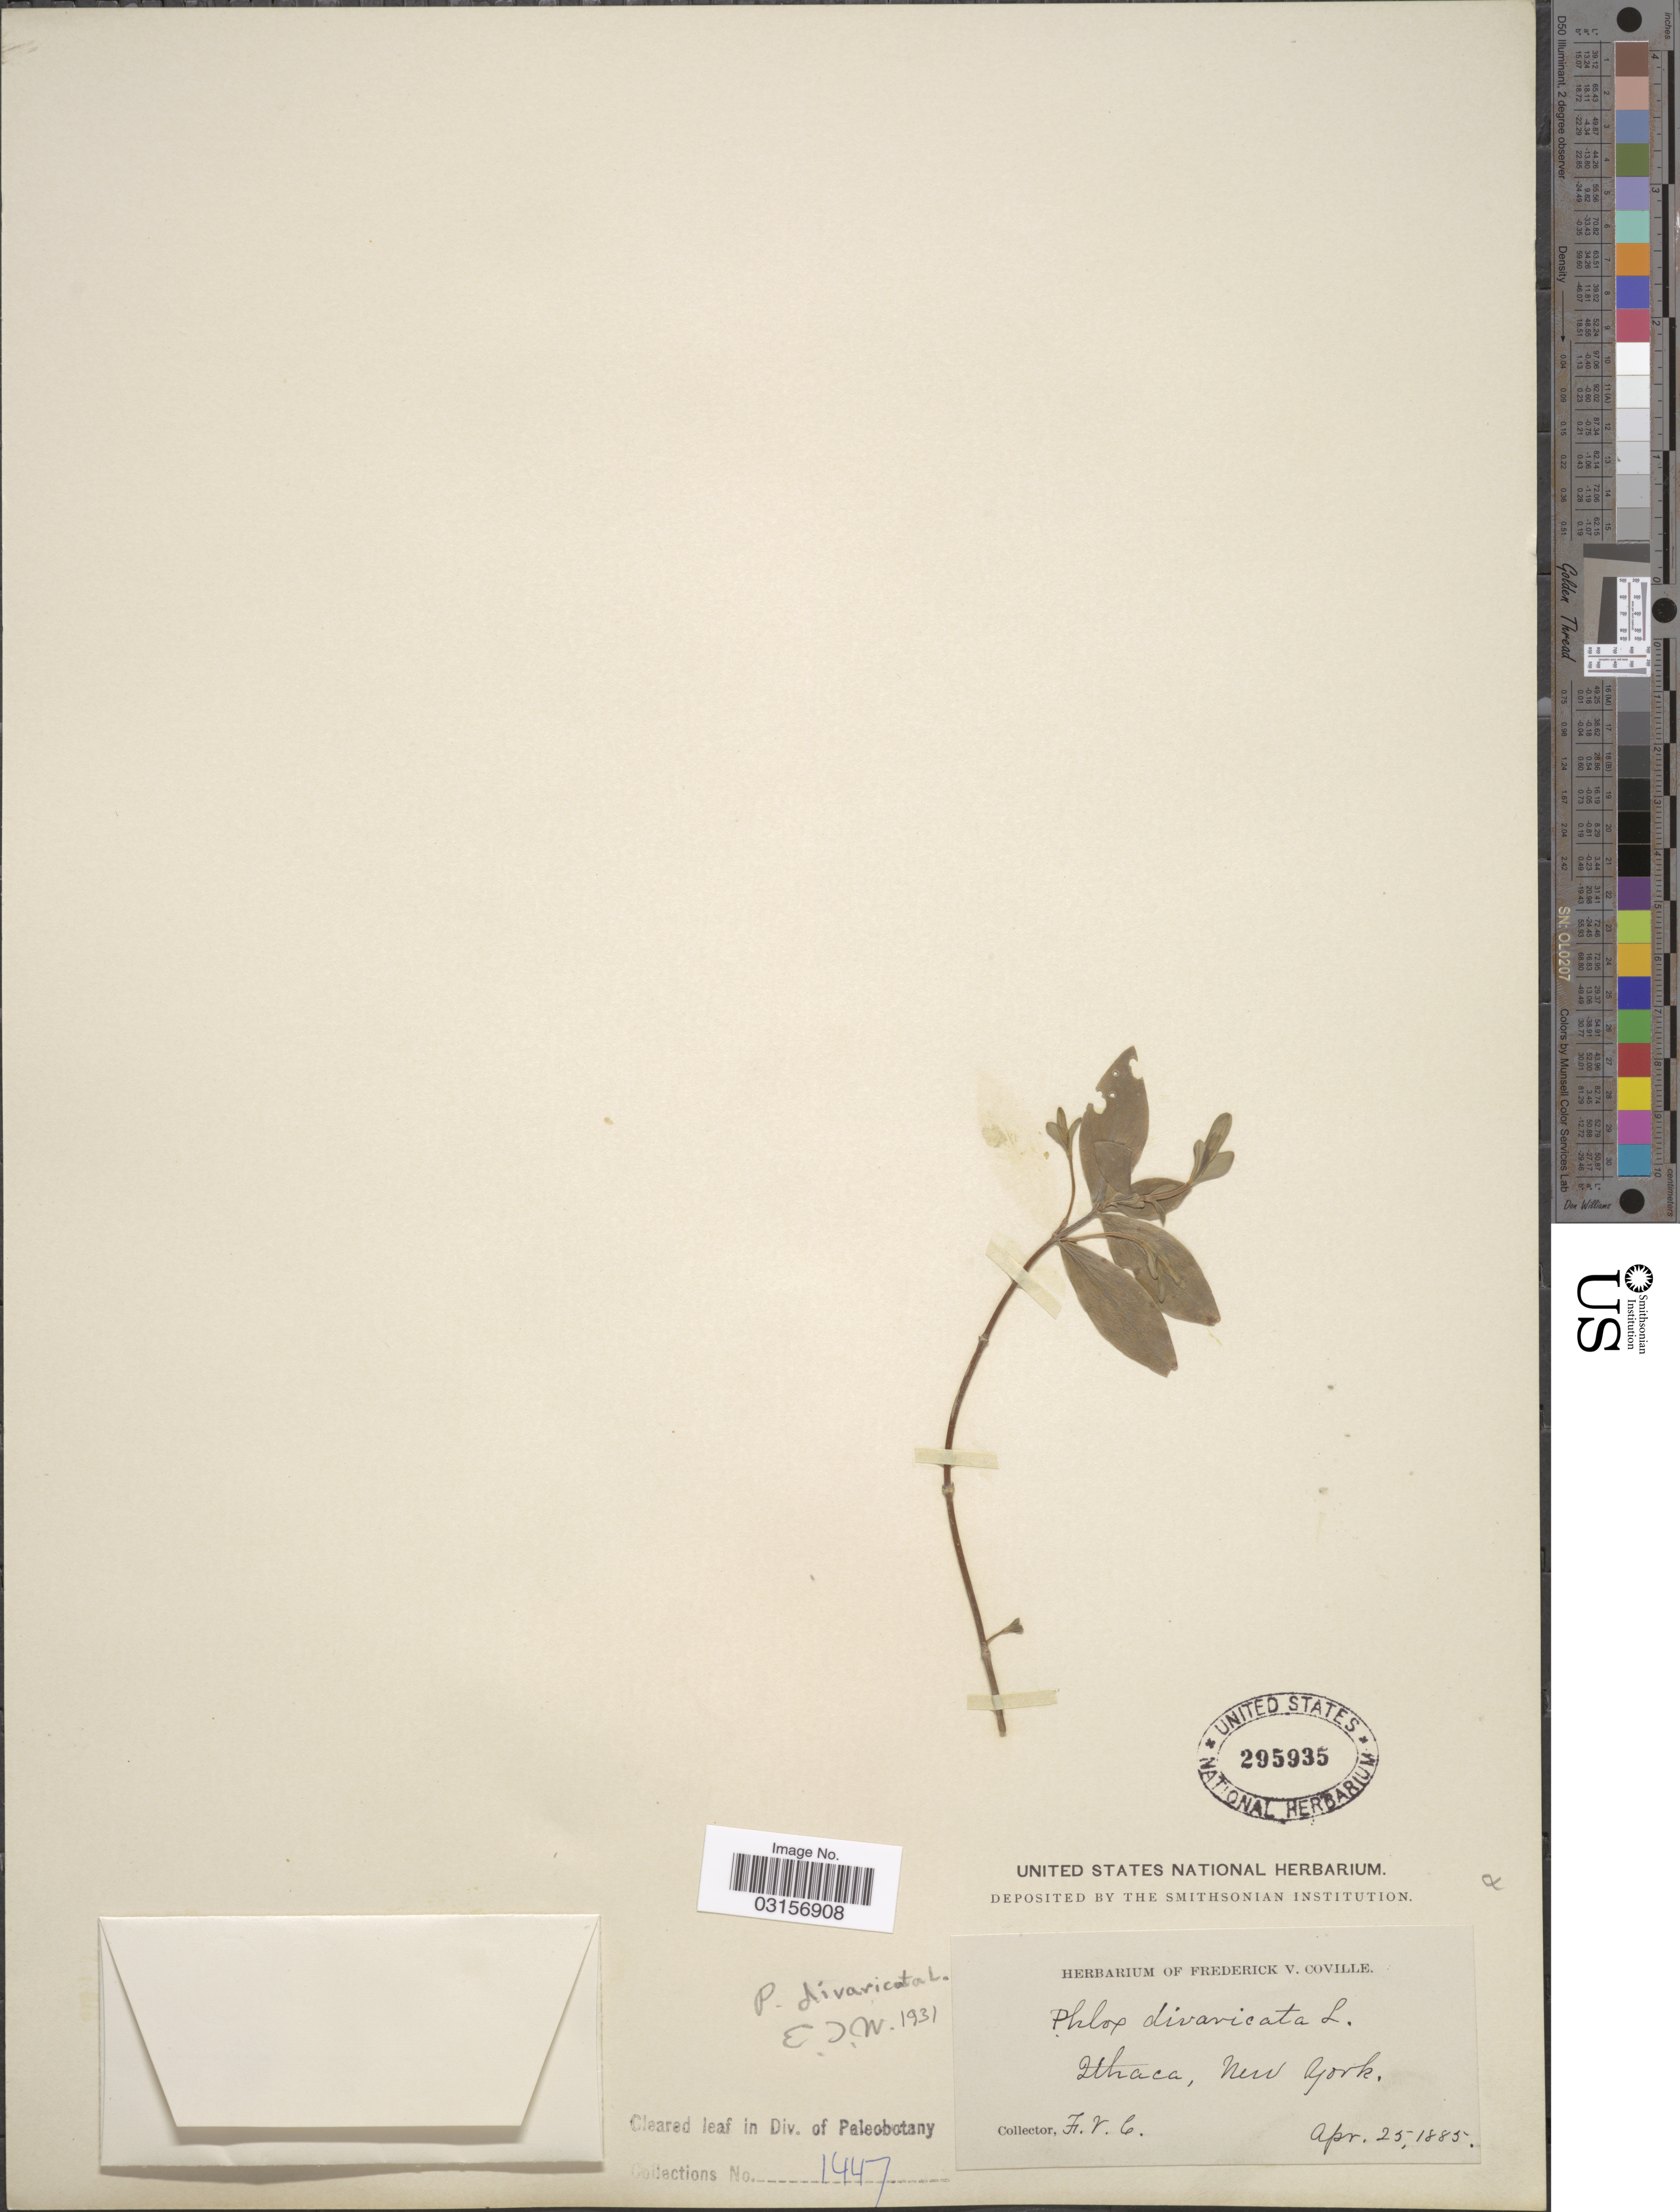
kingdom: Plantae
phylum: Tracheophyta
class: Magnoliopsida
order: Ericales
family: Polemoniaceae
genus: Phlox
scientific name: Phlox divaricata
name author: L.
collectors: F. V. Coville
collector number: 1447?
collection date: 1885-04-25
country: United States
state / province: New York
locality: Ithaca.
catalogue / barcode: US 295935